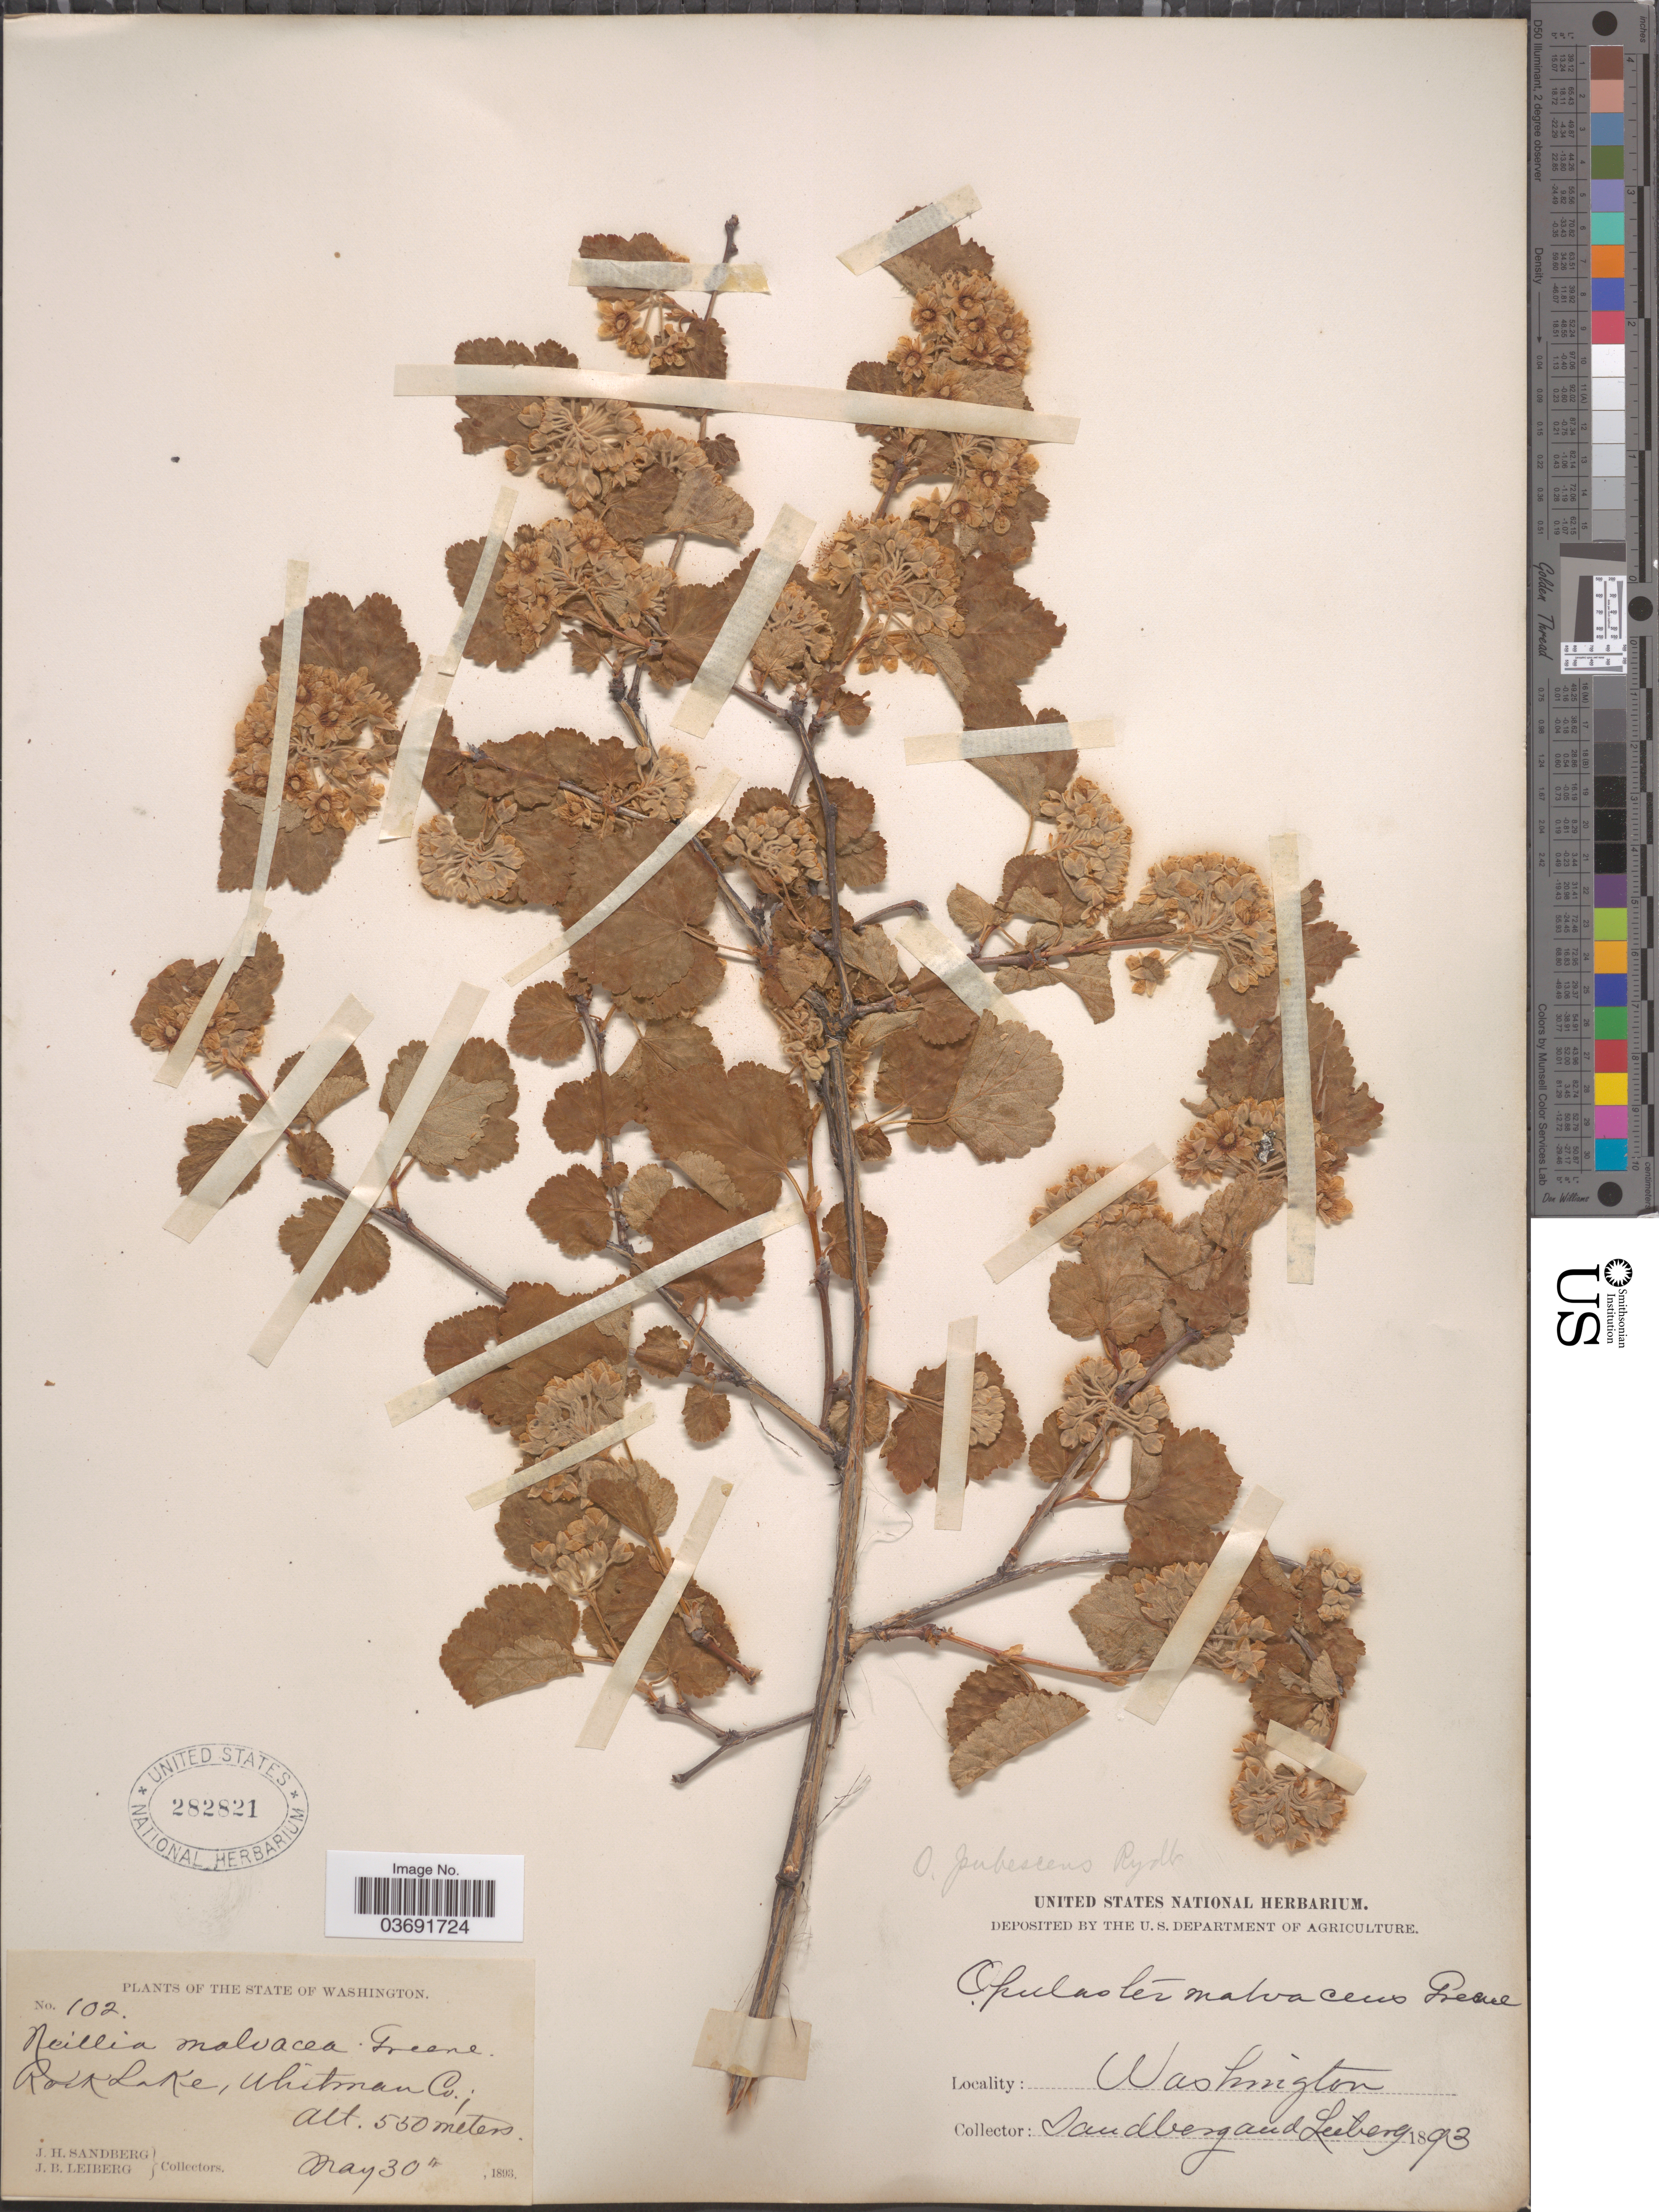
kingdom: Plantae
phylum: Tracheophyta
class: Magnoliopsida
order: Rosales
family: Rosaceae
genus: Physocarpus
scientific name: Physocarpus malvaceus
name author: (Greene) Kuntze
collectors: J. H. Sandberg & J. B. Leiberg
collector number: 102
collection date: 1893-05-30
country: United States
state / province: Washington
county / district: Whitman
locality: Rock Lake, Whitman Co.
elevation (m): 550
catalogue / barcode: US 282821